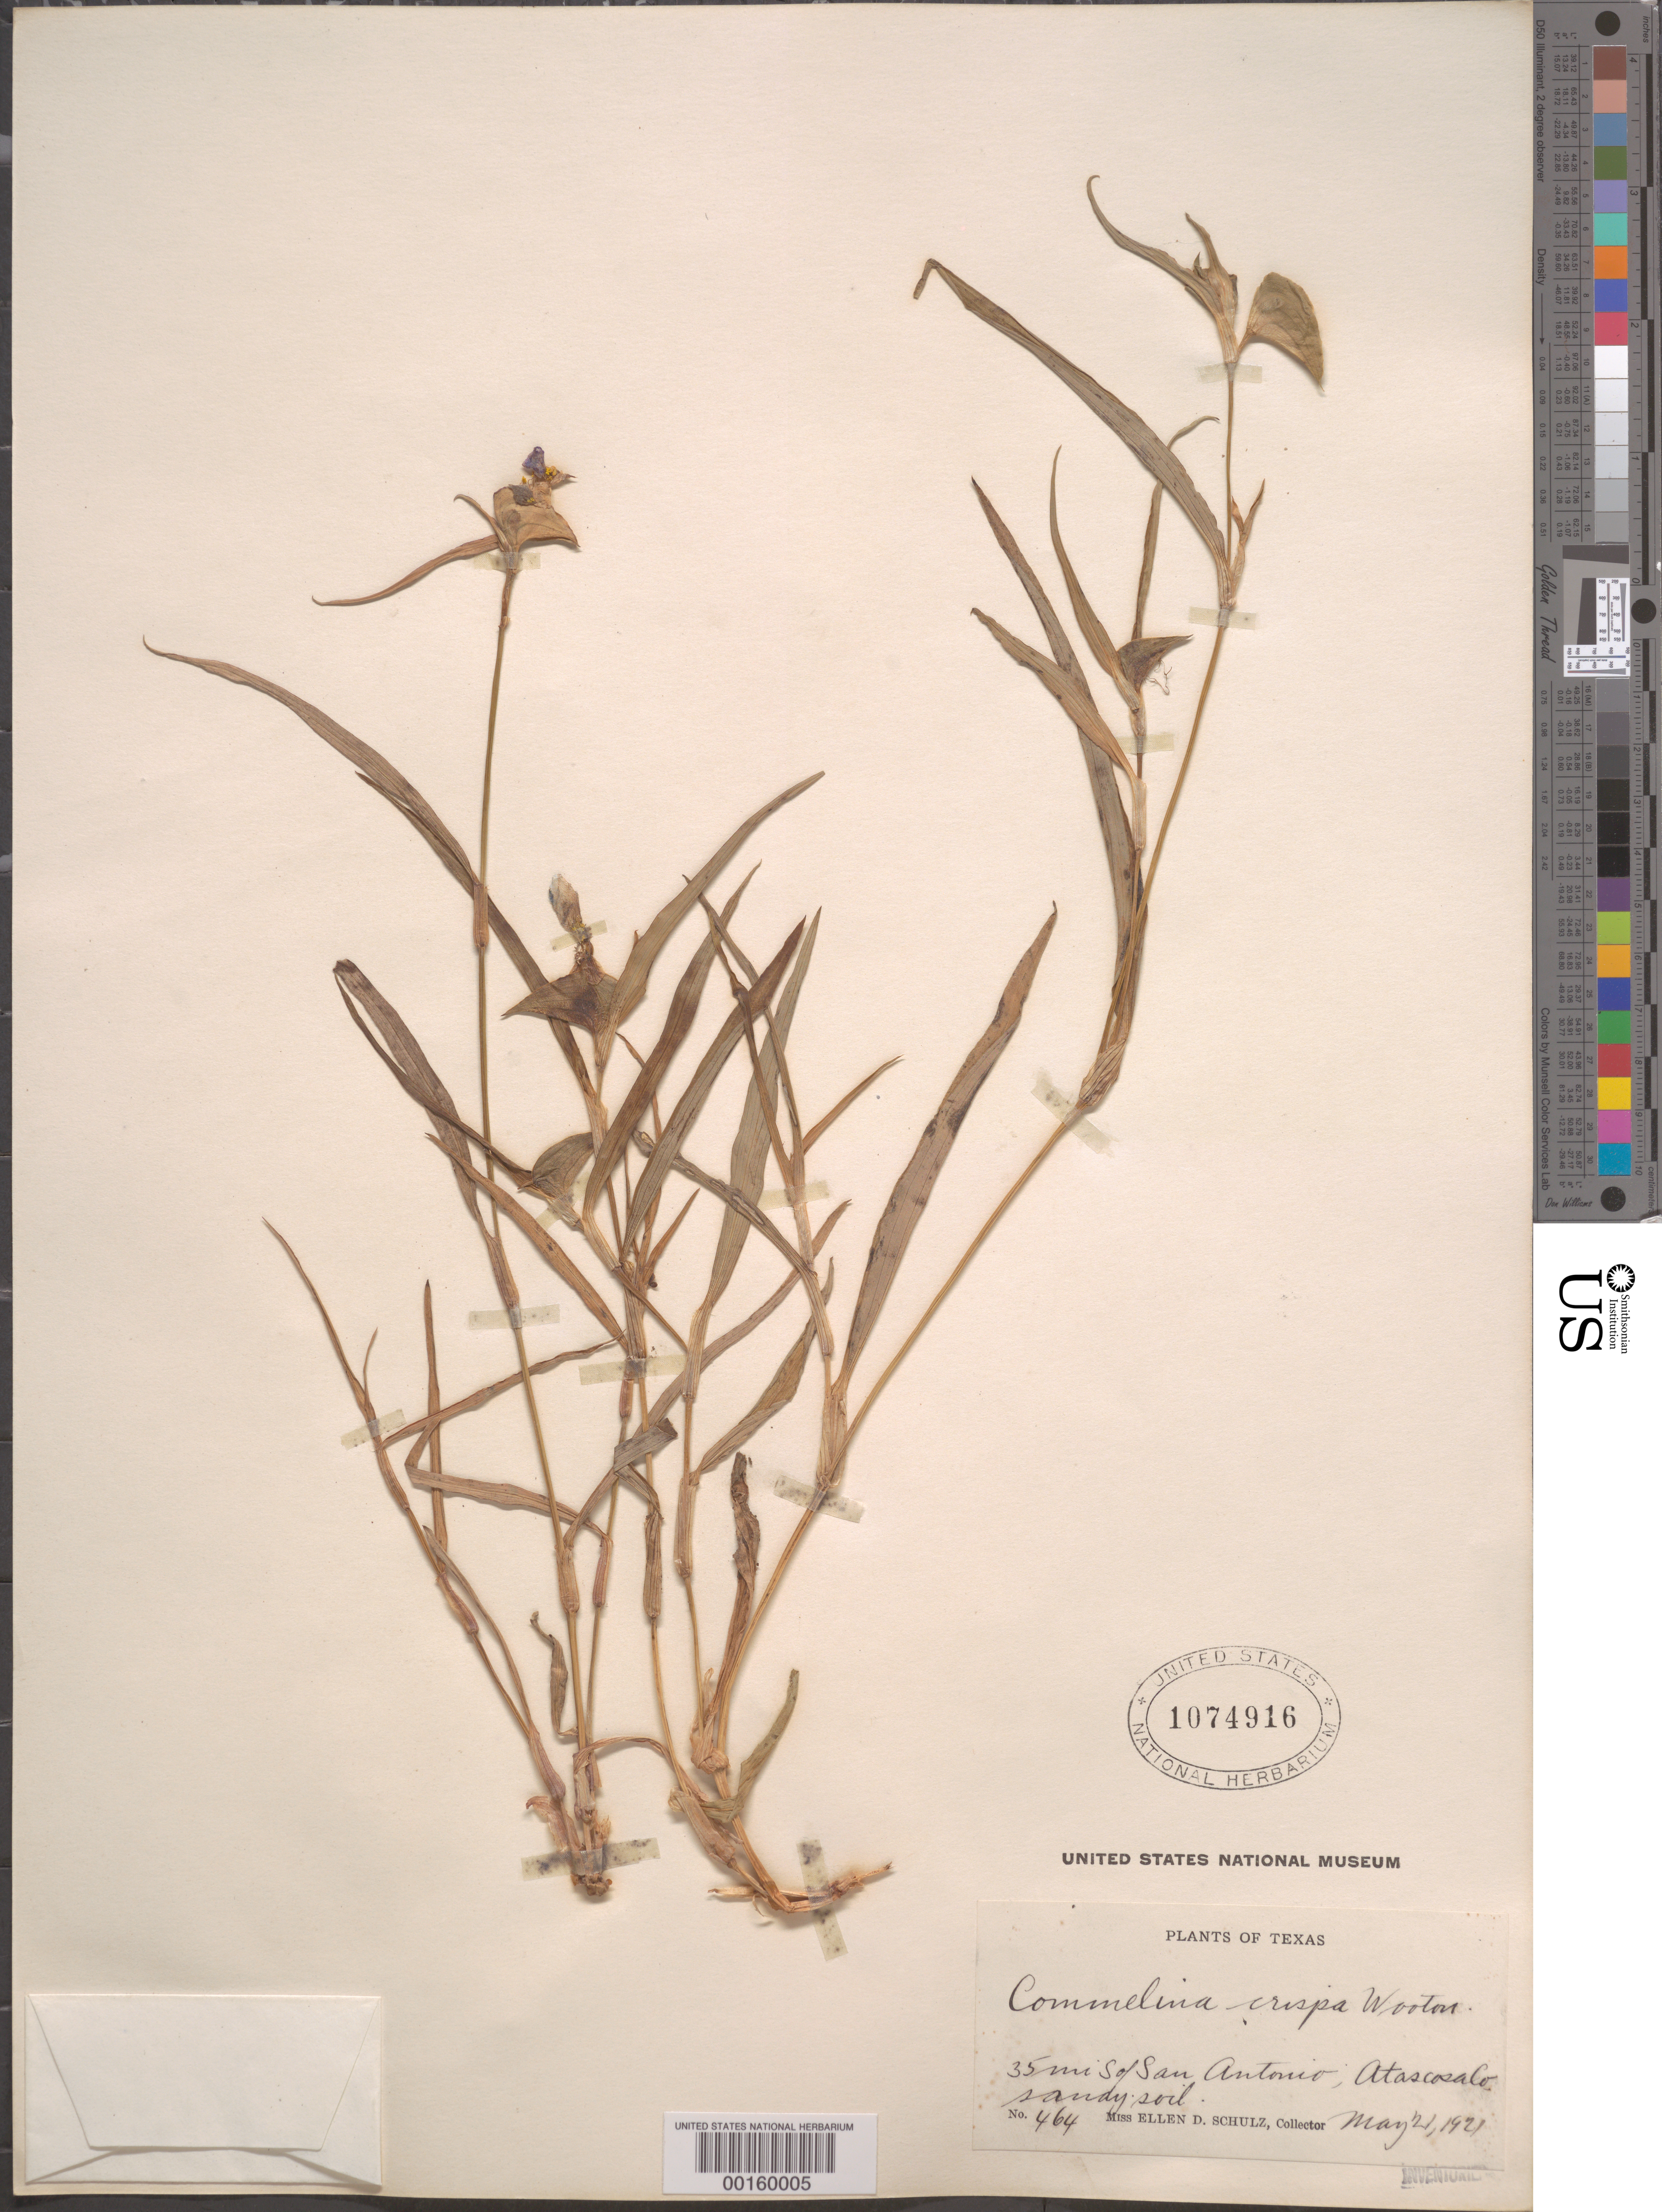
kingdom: Plantae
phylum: Tracheophyta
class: Liliopsida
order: Commelinales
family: Commelinaceae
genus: Commelina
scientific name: Commelina erecta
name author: L.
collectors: E. D. Schulz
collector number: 464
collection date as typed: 21 May 1921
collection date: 1921-05-21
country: United States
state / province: Texas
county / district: Atascosa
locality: S of san antonio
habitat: Sandy soil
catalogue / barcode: US 1074916